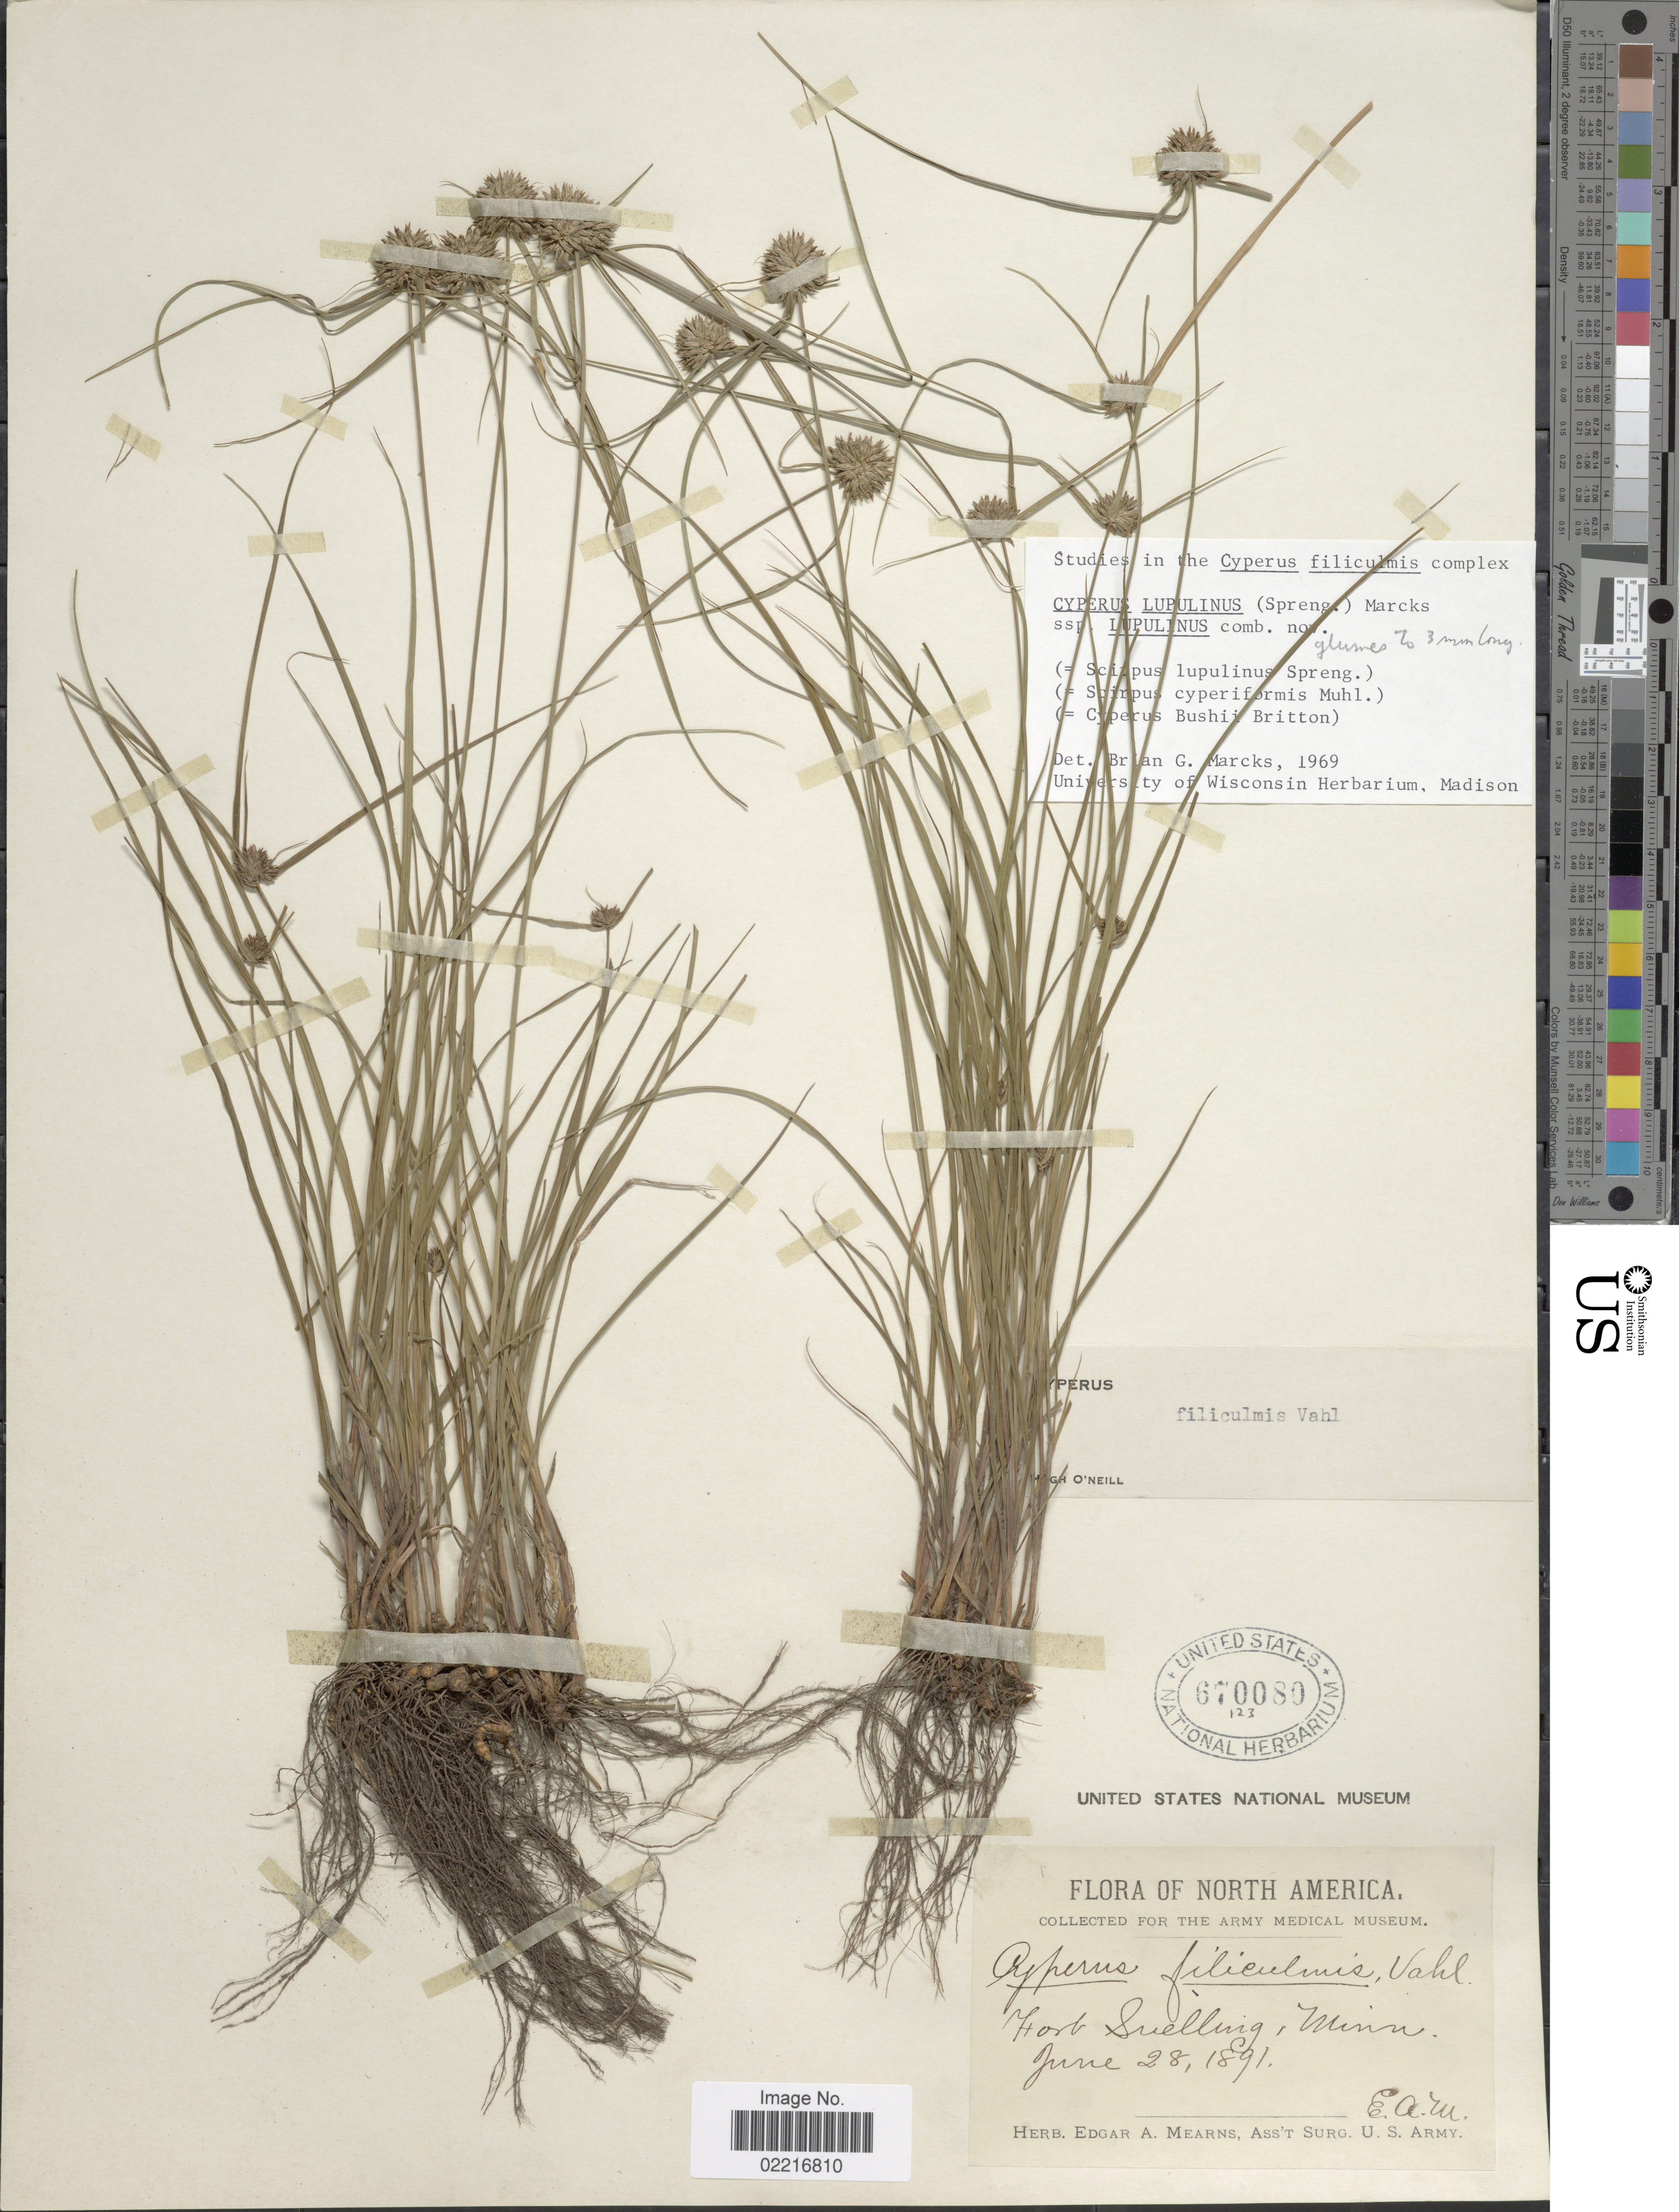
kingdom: Plantae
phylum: Tracheophyta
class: Liliopsida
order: Poales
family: Cyperaceae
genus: Cyperus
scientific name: Cyperus lupulinus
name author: (Spreng.) Marcks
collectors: E. A. Mearns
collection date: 1891-06-28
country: United States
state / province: Minnesota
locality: Fort Snelling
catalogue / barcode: US 670080